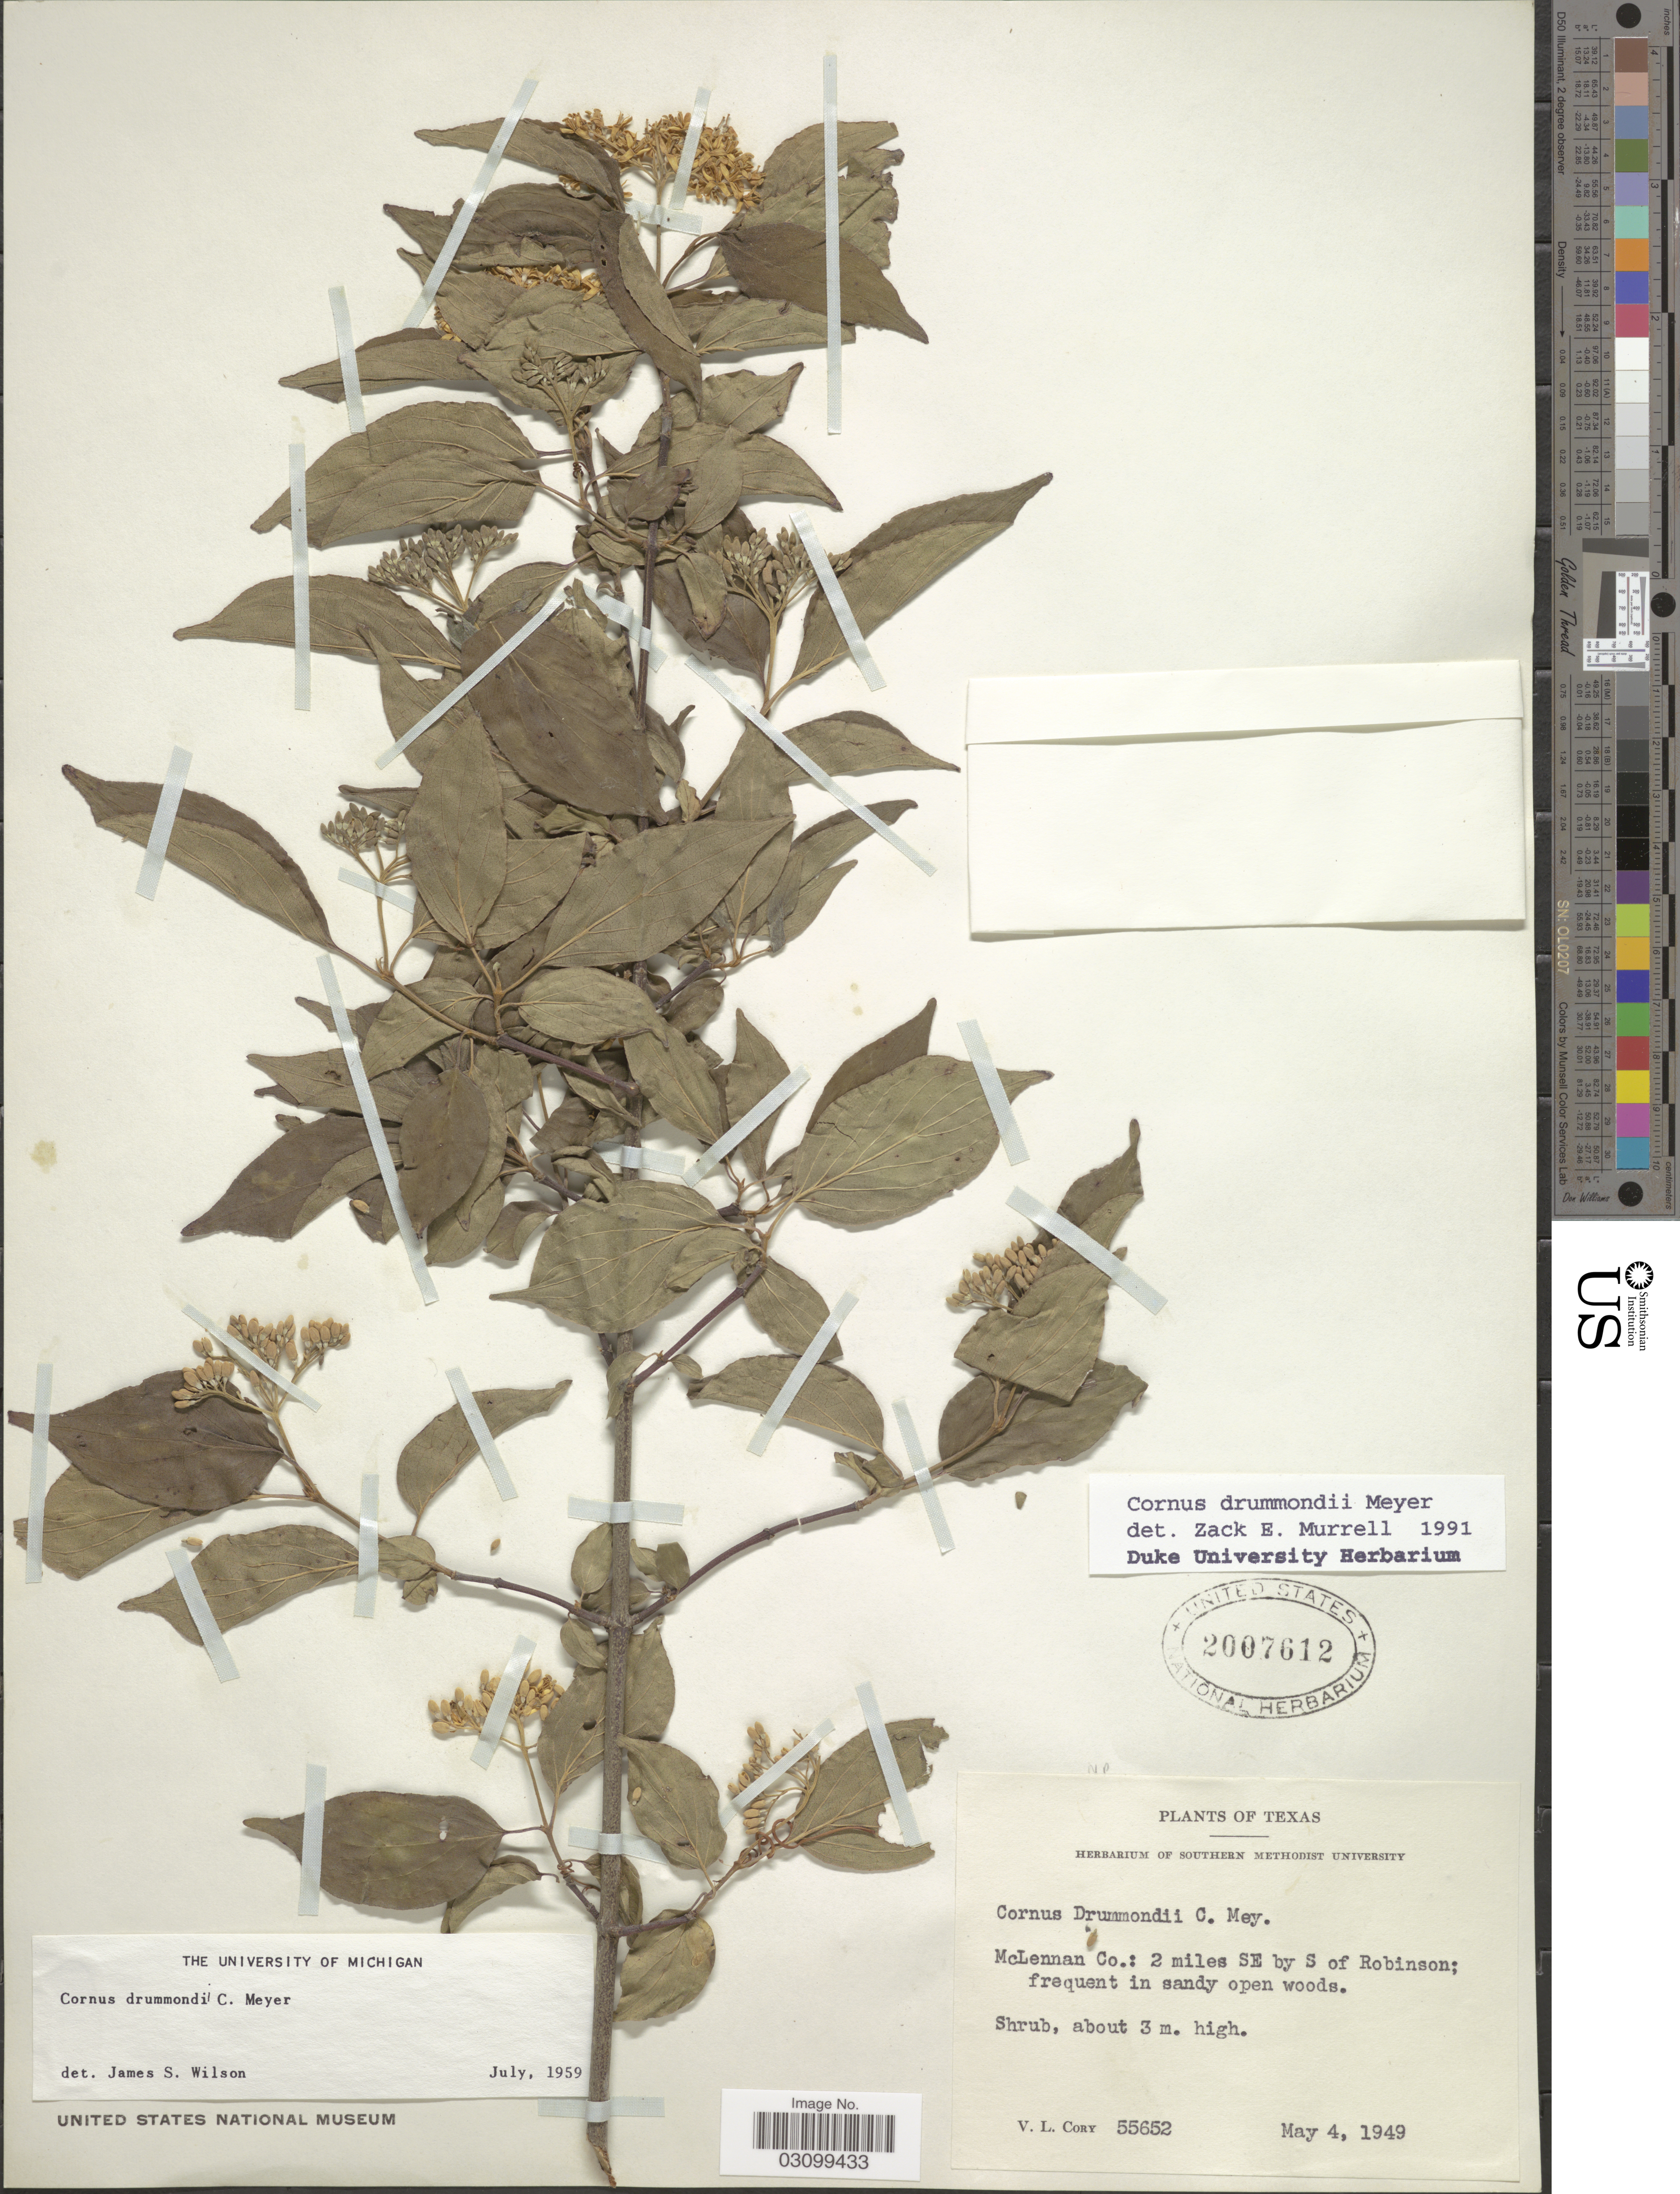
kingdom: Plantae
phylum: Tracheophyta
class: Magnoliopsida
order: Cornales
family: Cornaceae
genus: Cornus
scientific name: Cornus drummondii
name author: C.A. Mey.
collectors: V. Cory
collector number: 55652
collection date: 1949-05-04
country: United States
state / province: Texas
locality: McLennan Co.: 2 miles SE by S of Robinson.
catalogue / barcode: US 2007612